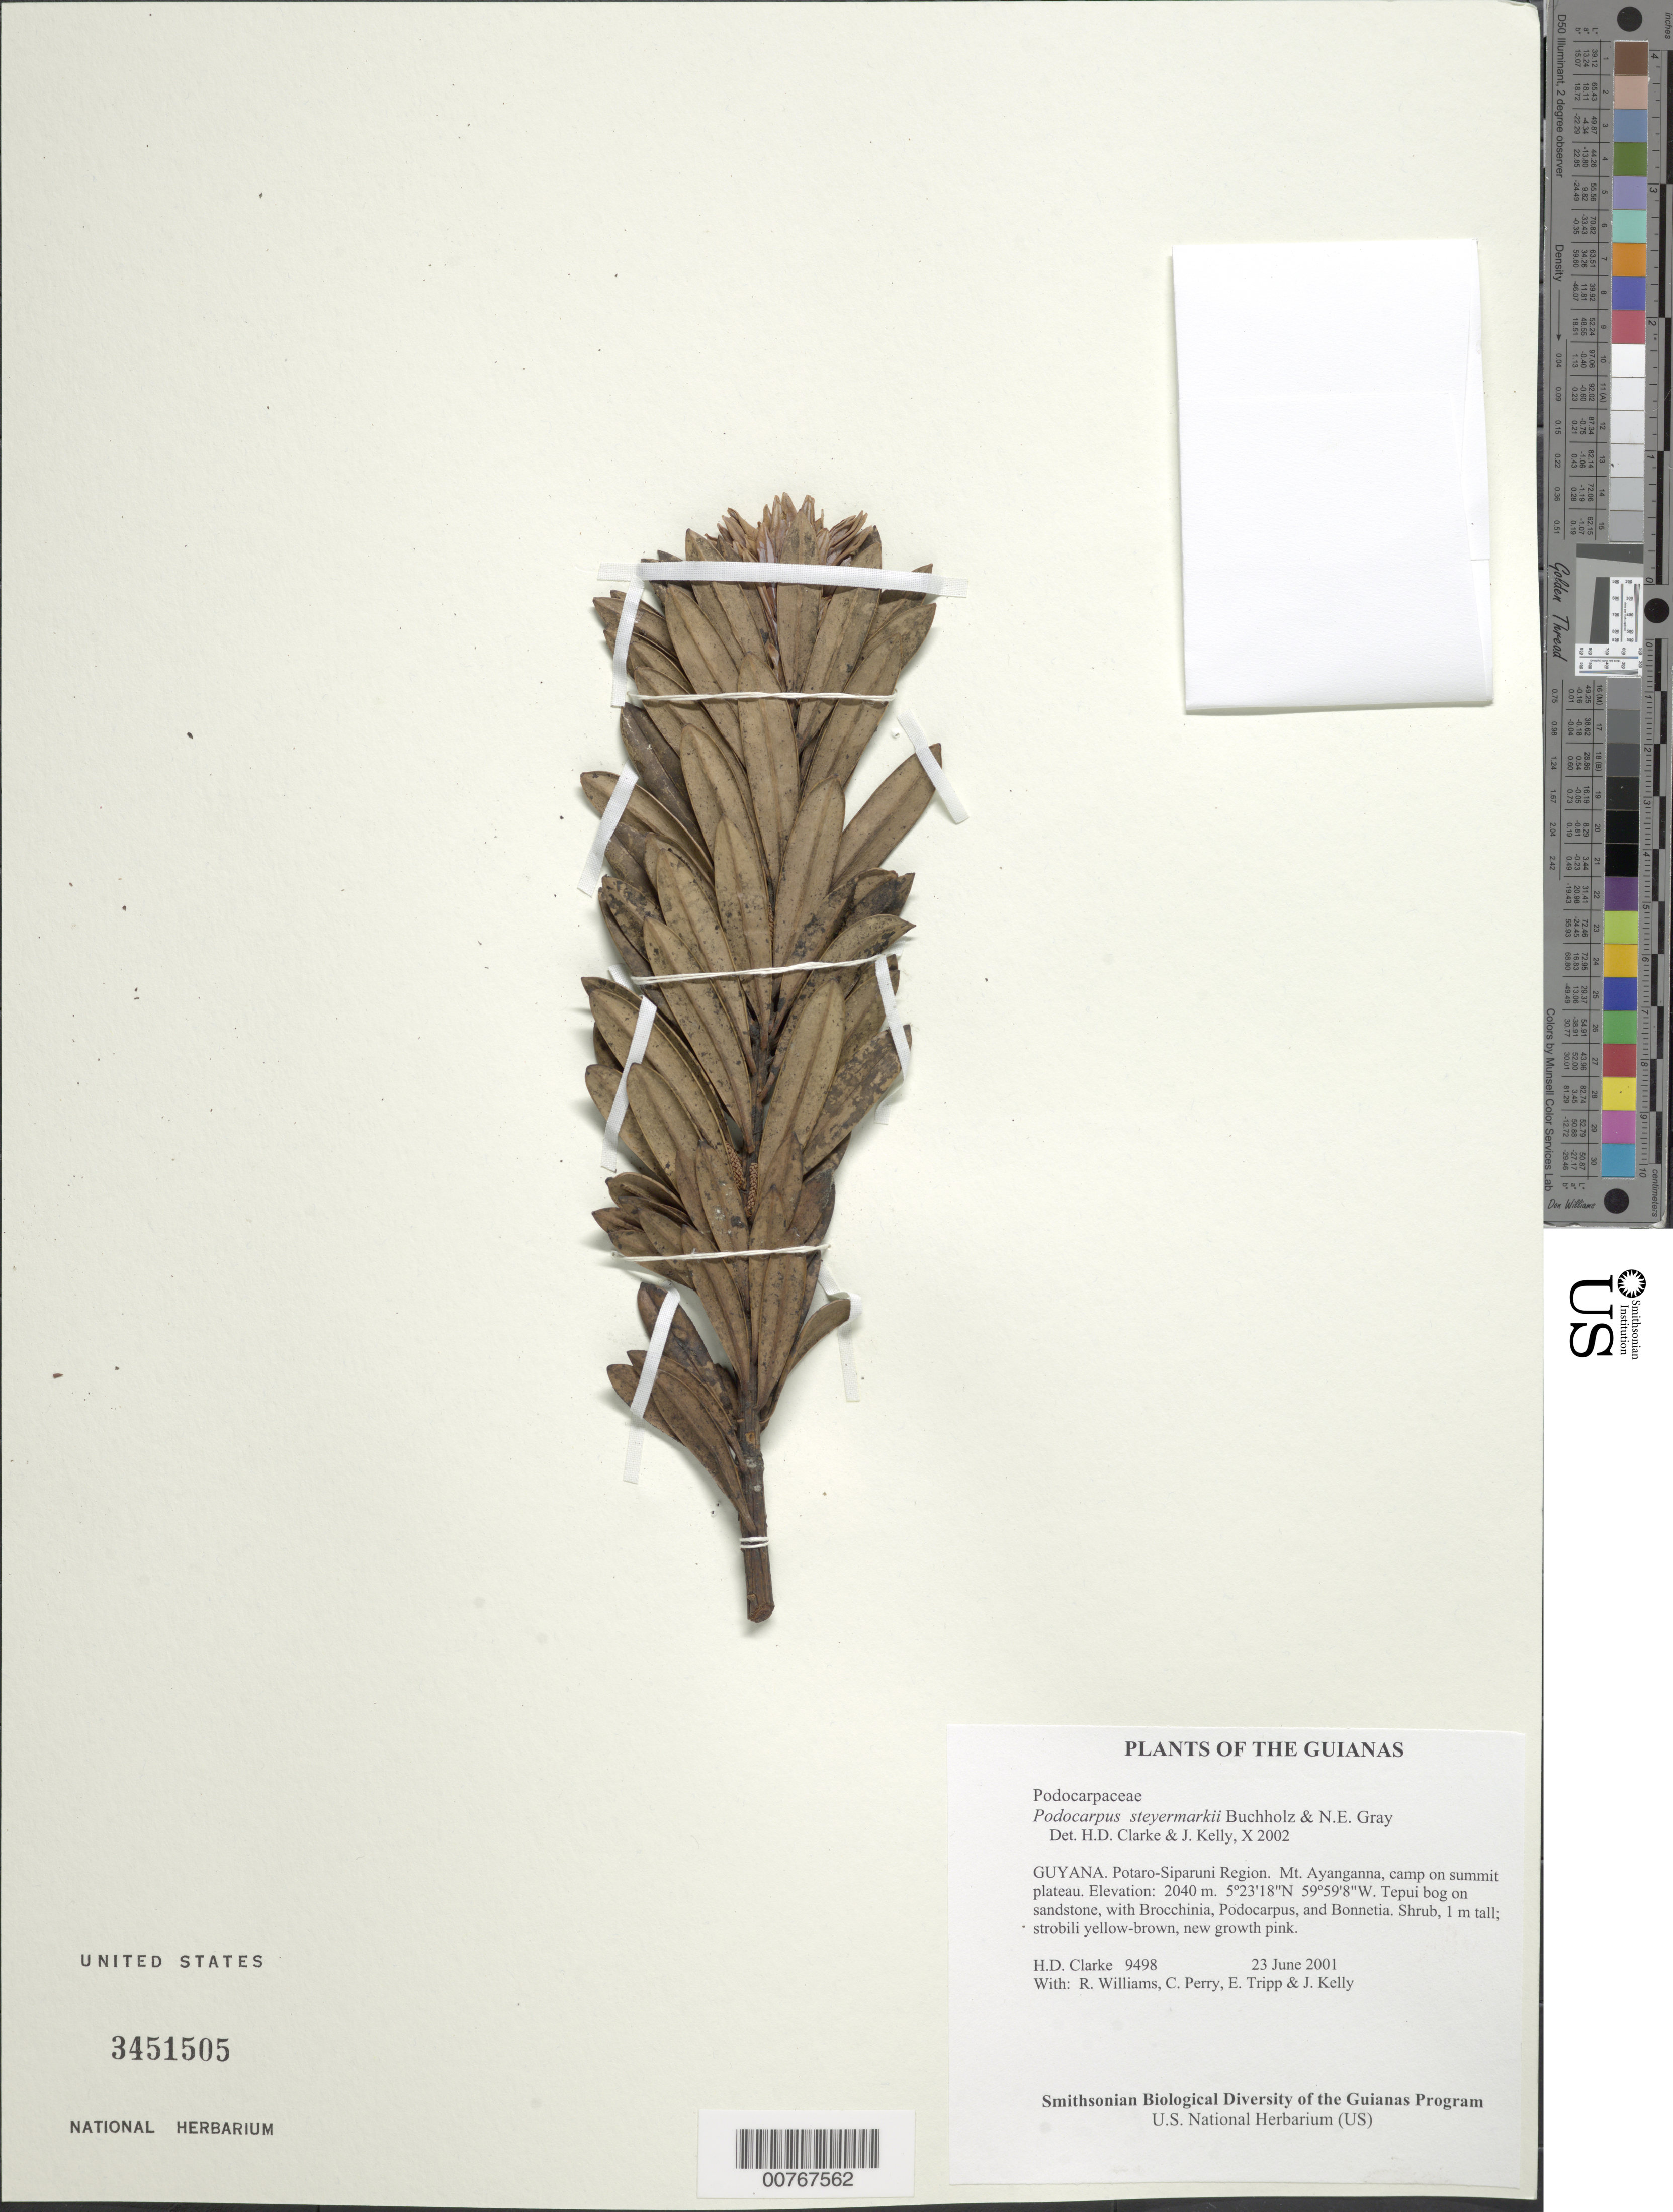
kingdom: Plantae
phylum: Tracheophyta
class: Pinopsida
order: Pinales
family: Podocarpaceae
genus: Podocarpus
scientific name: Podocarpus steyermarkii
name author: J. Buchholz & N.E. Gray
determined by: Clarke, H. D.; Kelly, J.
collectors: H. D. Clarke, R. Williams, C. Perry, E. Tripp & J. Kelly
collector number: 9498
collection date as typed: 23 June 2001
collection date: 2001-06-23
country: Guyana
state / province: Potaro-Siparuni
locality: Mt. Ayanganna, camp on summit plateau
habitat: Tepui bog on sandstone, with Brocchinia, Podocarpus, and Bonnetia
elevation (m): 2040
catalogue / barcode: US 3451505